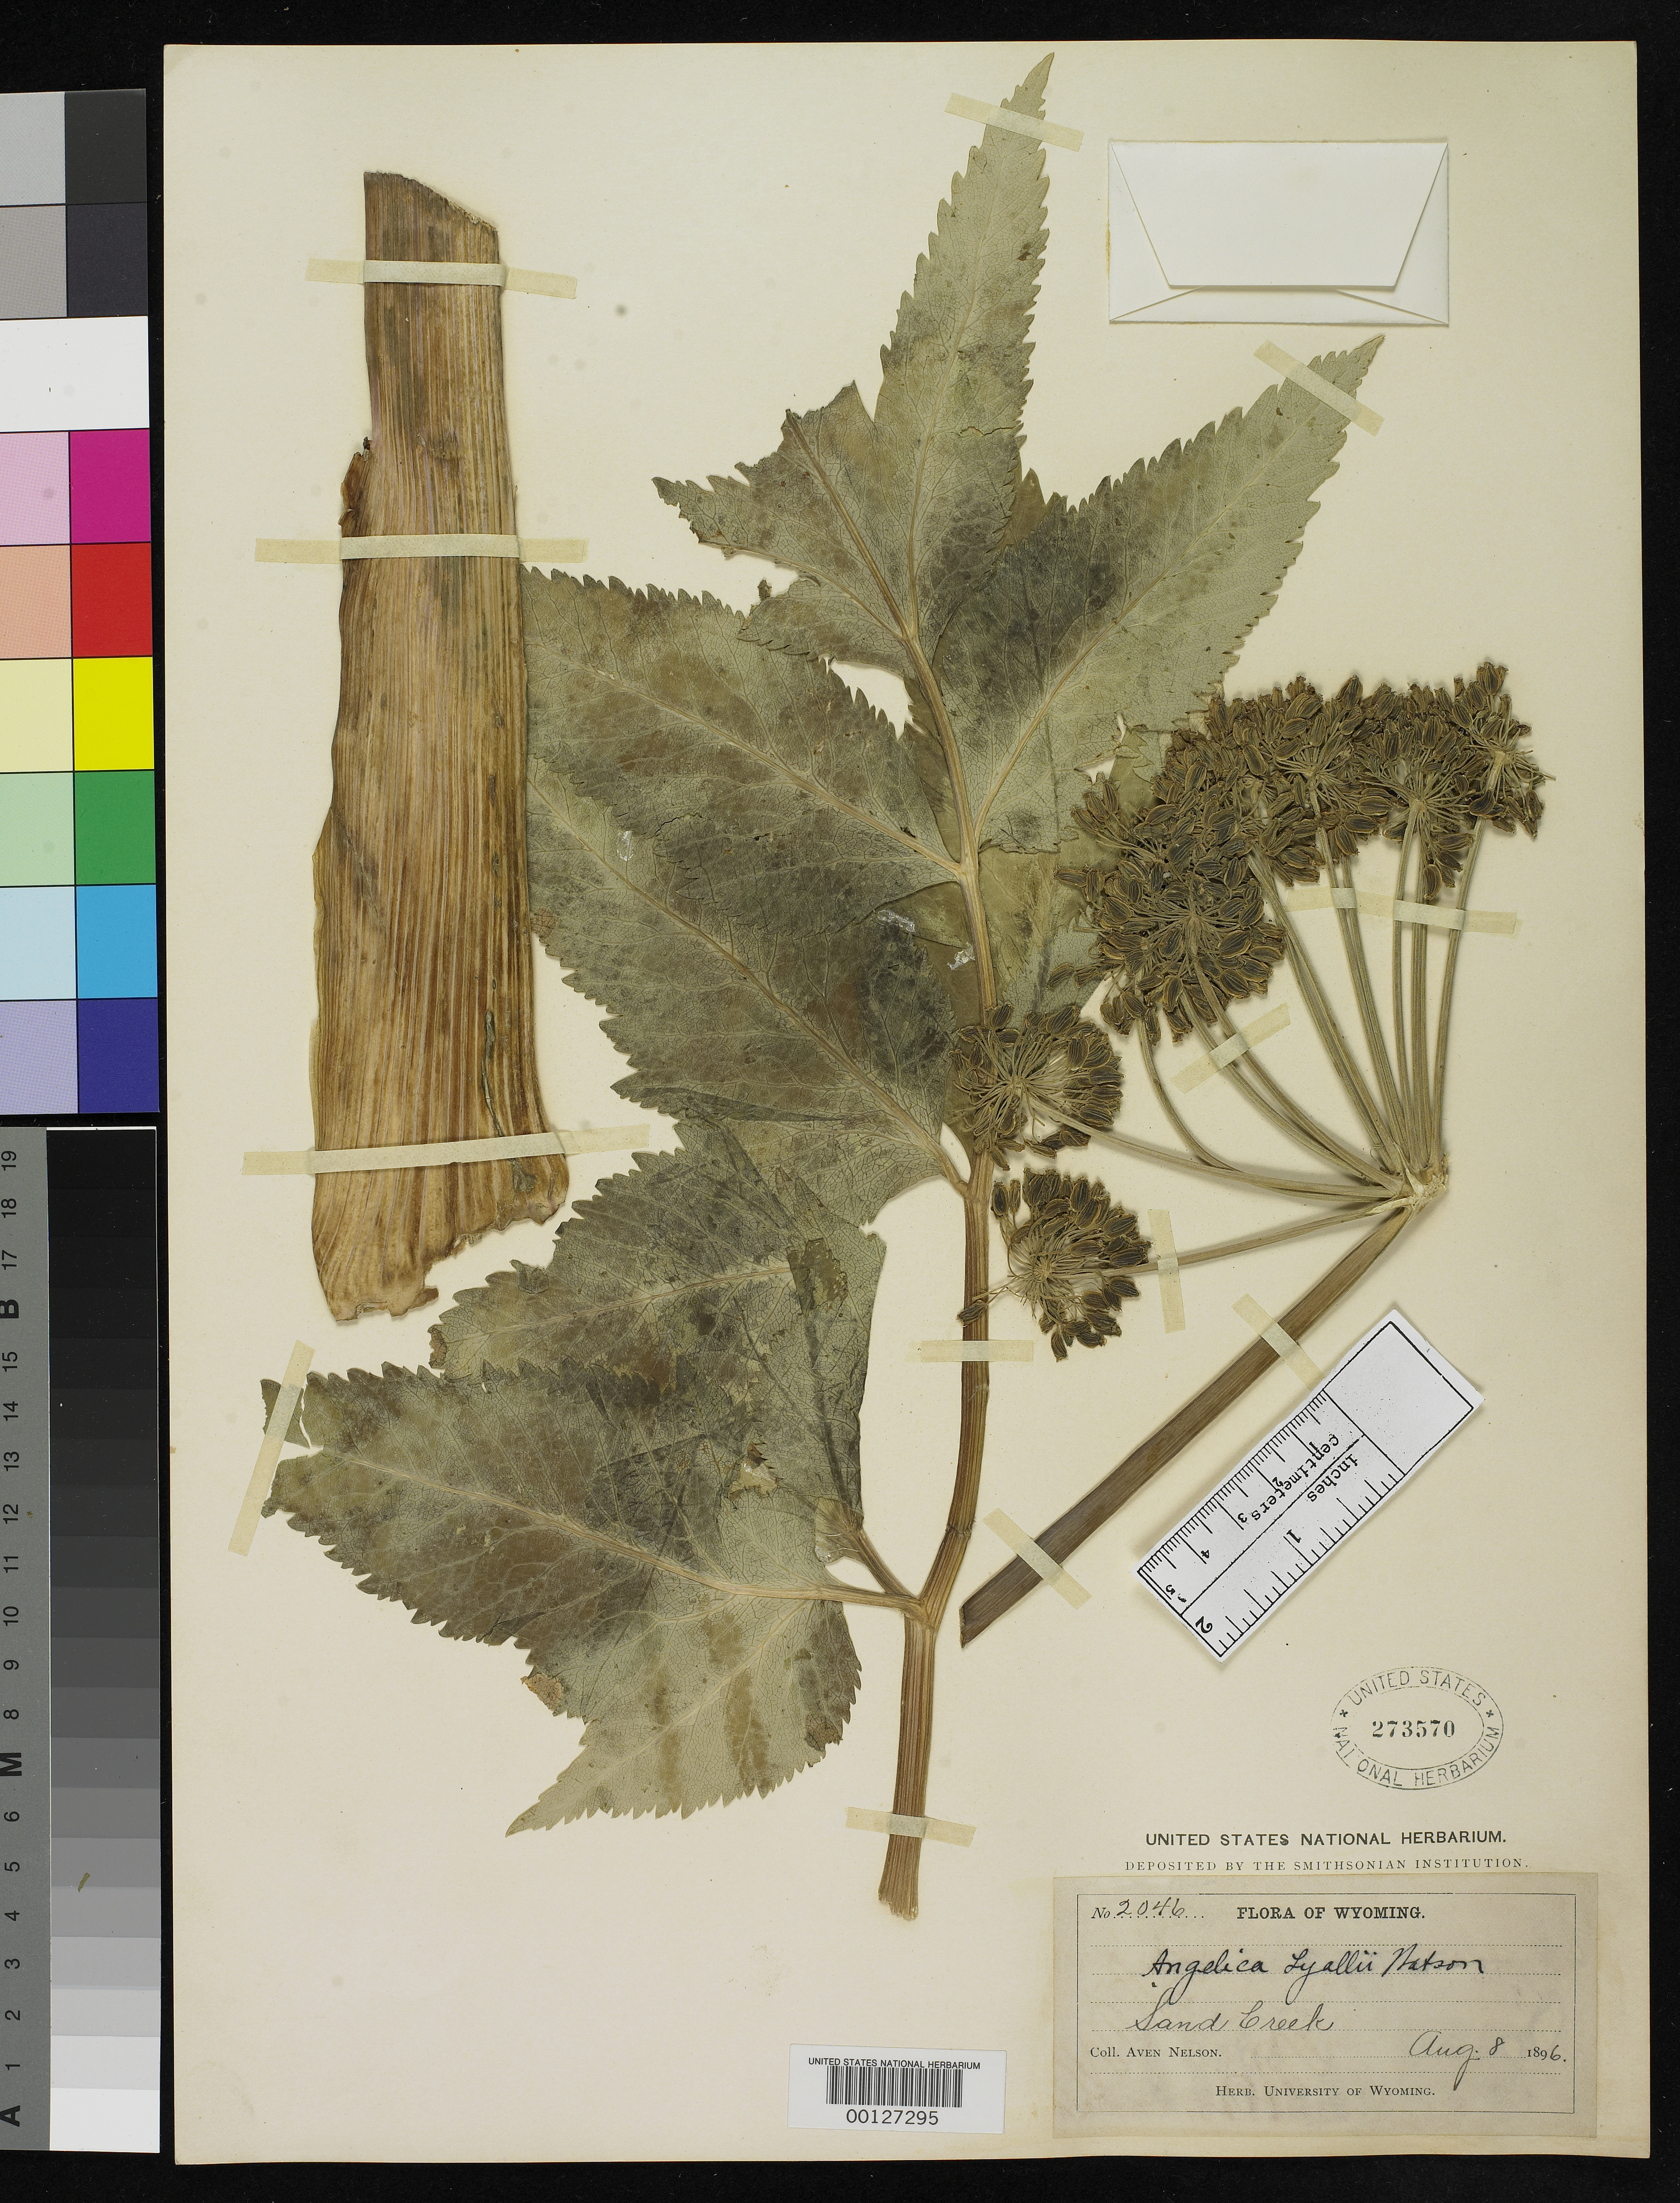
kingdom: Plantae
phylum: Tracheophyta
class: Magnoliopsida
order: Apiales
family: Apiaceae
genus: Angelica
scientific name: Angelica ampla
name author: A. Nelson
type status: Type Collection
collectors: A. Nelson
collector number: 2046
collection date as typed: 08 Aug 1896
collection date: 1896-08-08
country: United States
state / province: Wyoming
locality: Sand Creek.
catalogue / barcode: US 273570